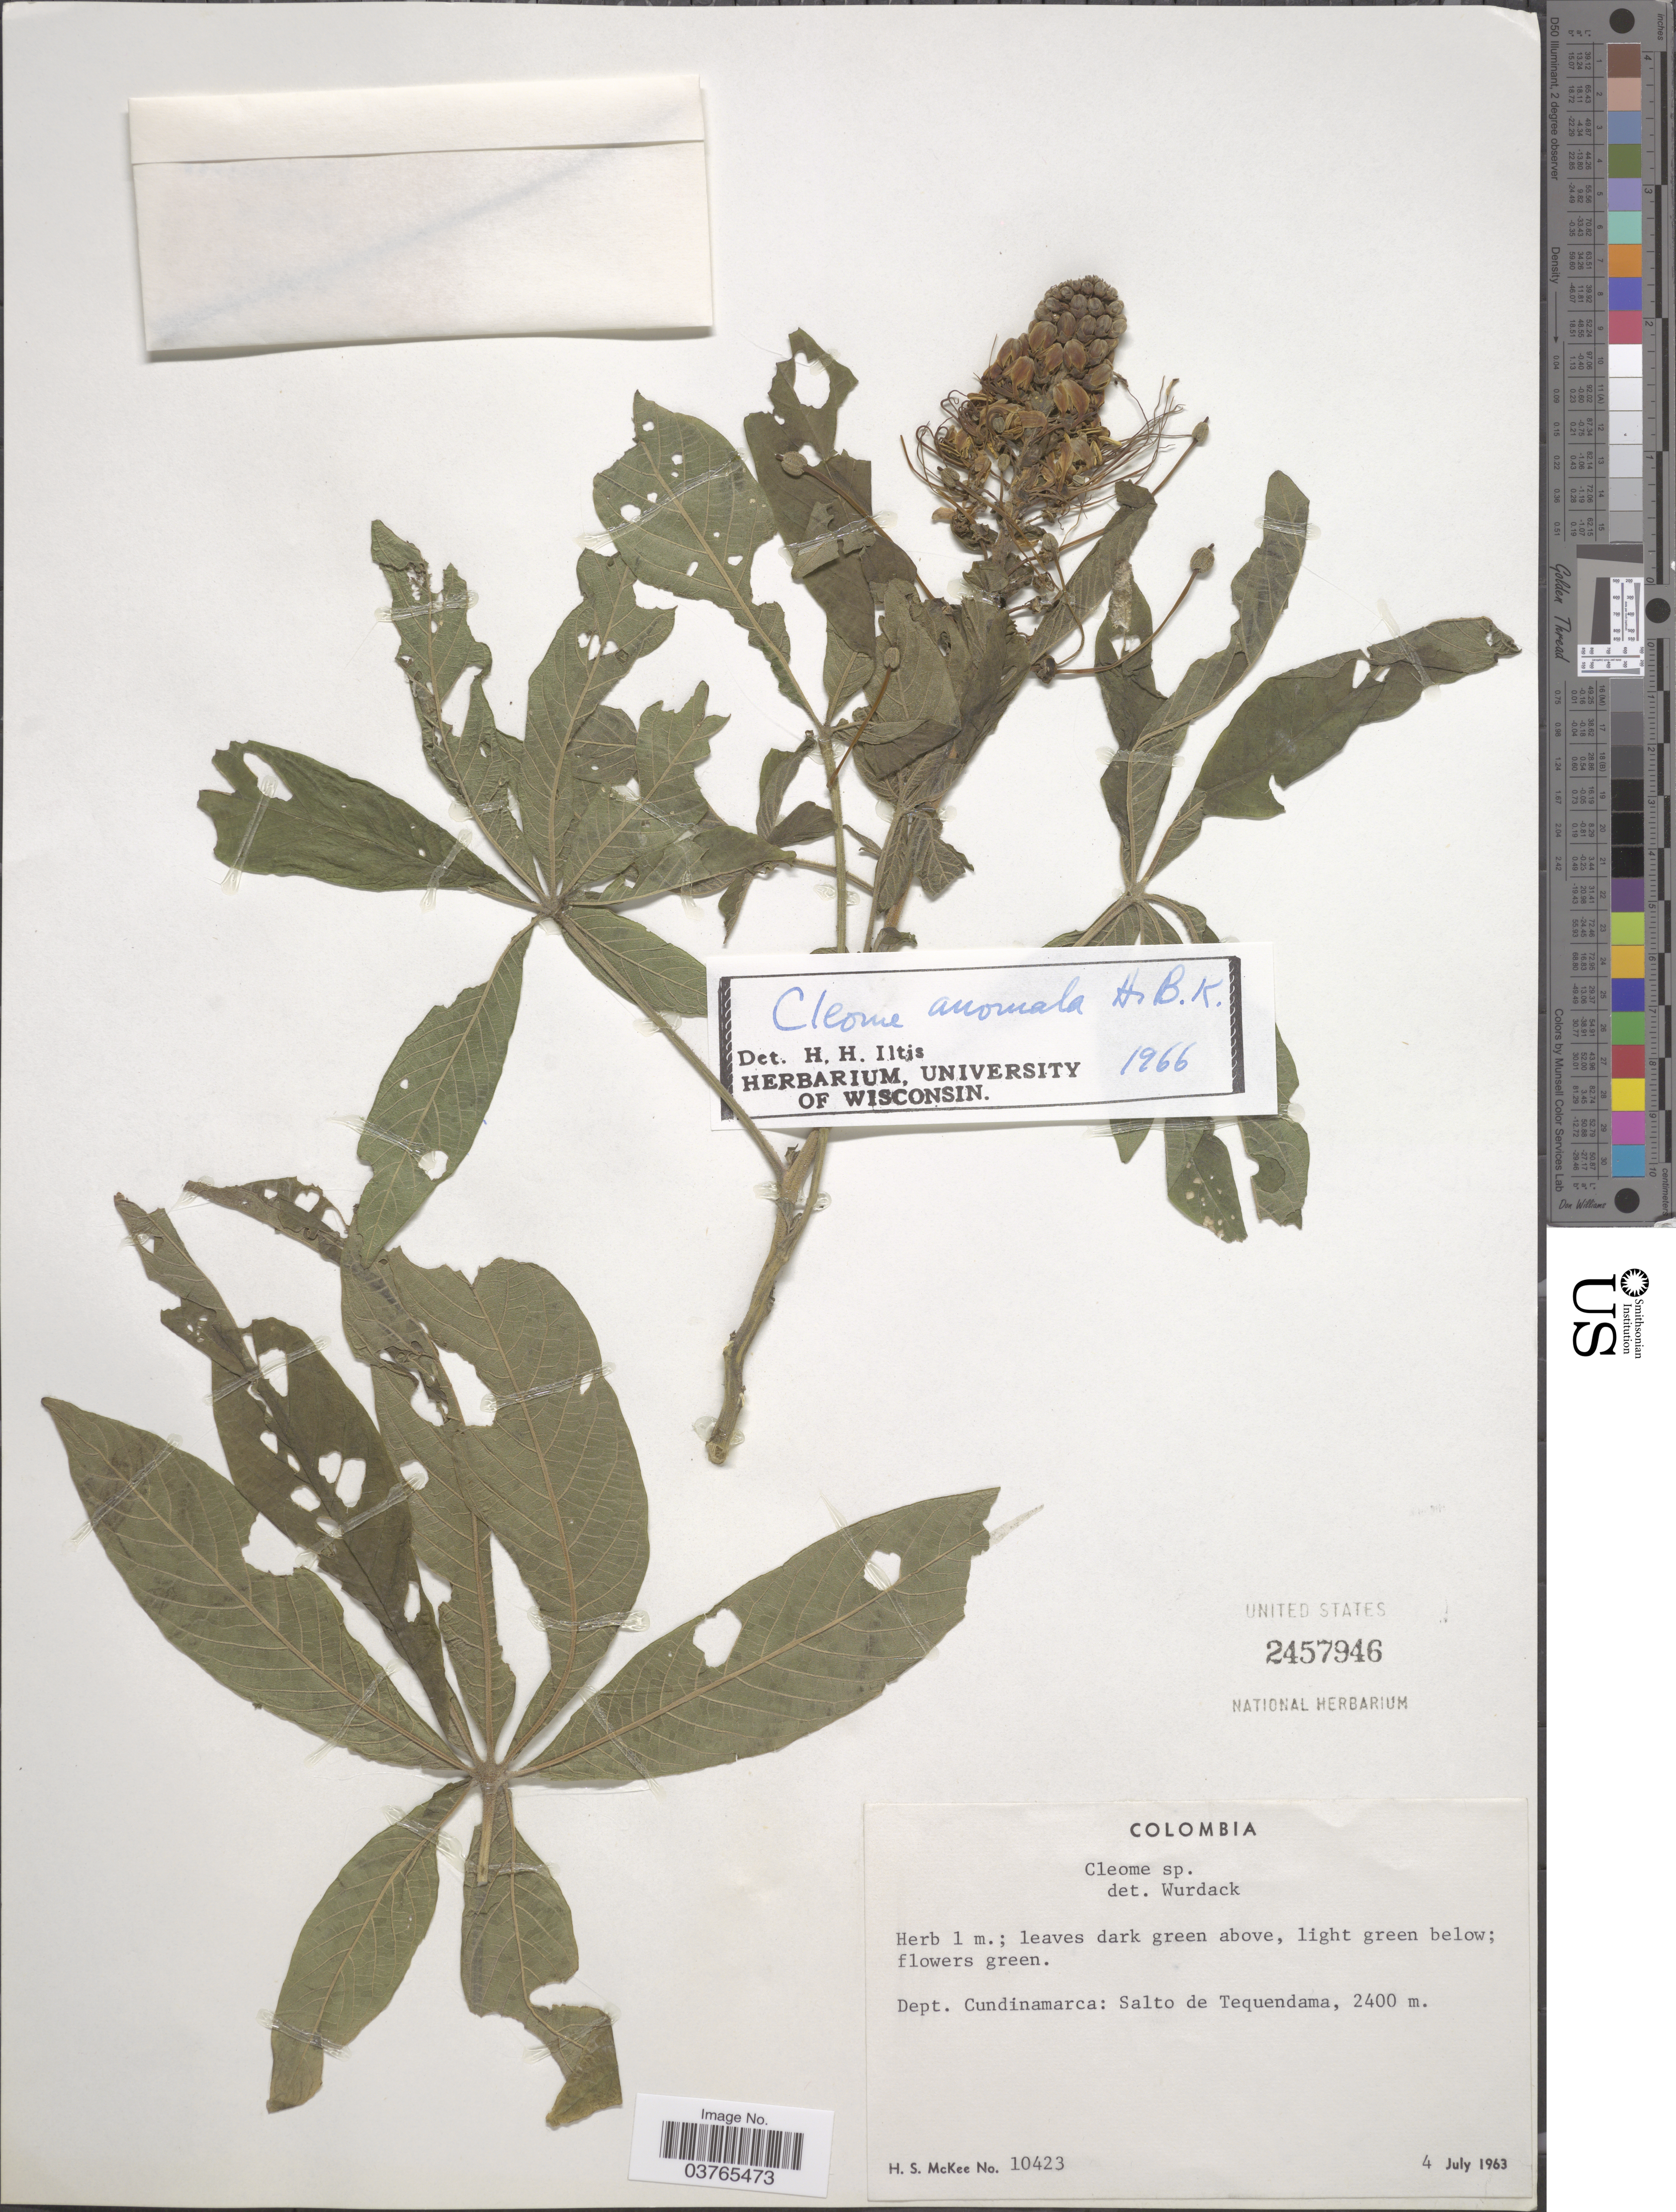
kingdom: Plantae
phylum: Tracheophyta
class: Magnoliopsida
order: Brassicales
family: Cleomaceae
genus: Andinocleome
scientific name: Andinocleome anomala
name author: (Kunth) Iltis ex E.M. McGinty & Roalson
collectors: H. S. McKee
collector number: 10423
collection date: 1963-07-04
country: Colombia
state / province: Cundinamarca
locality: Dept. Cundinamarca: Salto de Tequendama.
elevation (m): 2400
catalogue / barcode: US 2457946